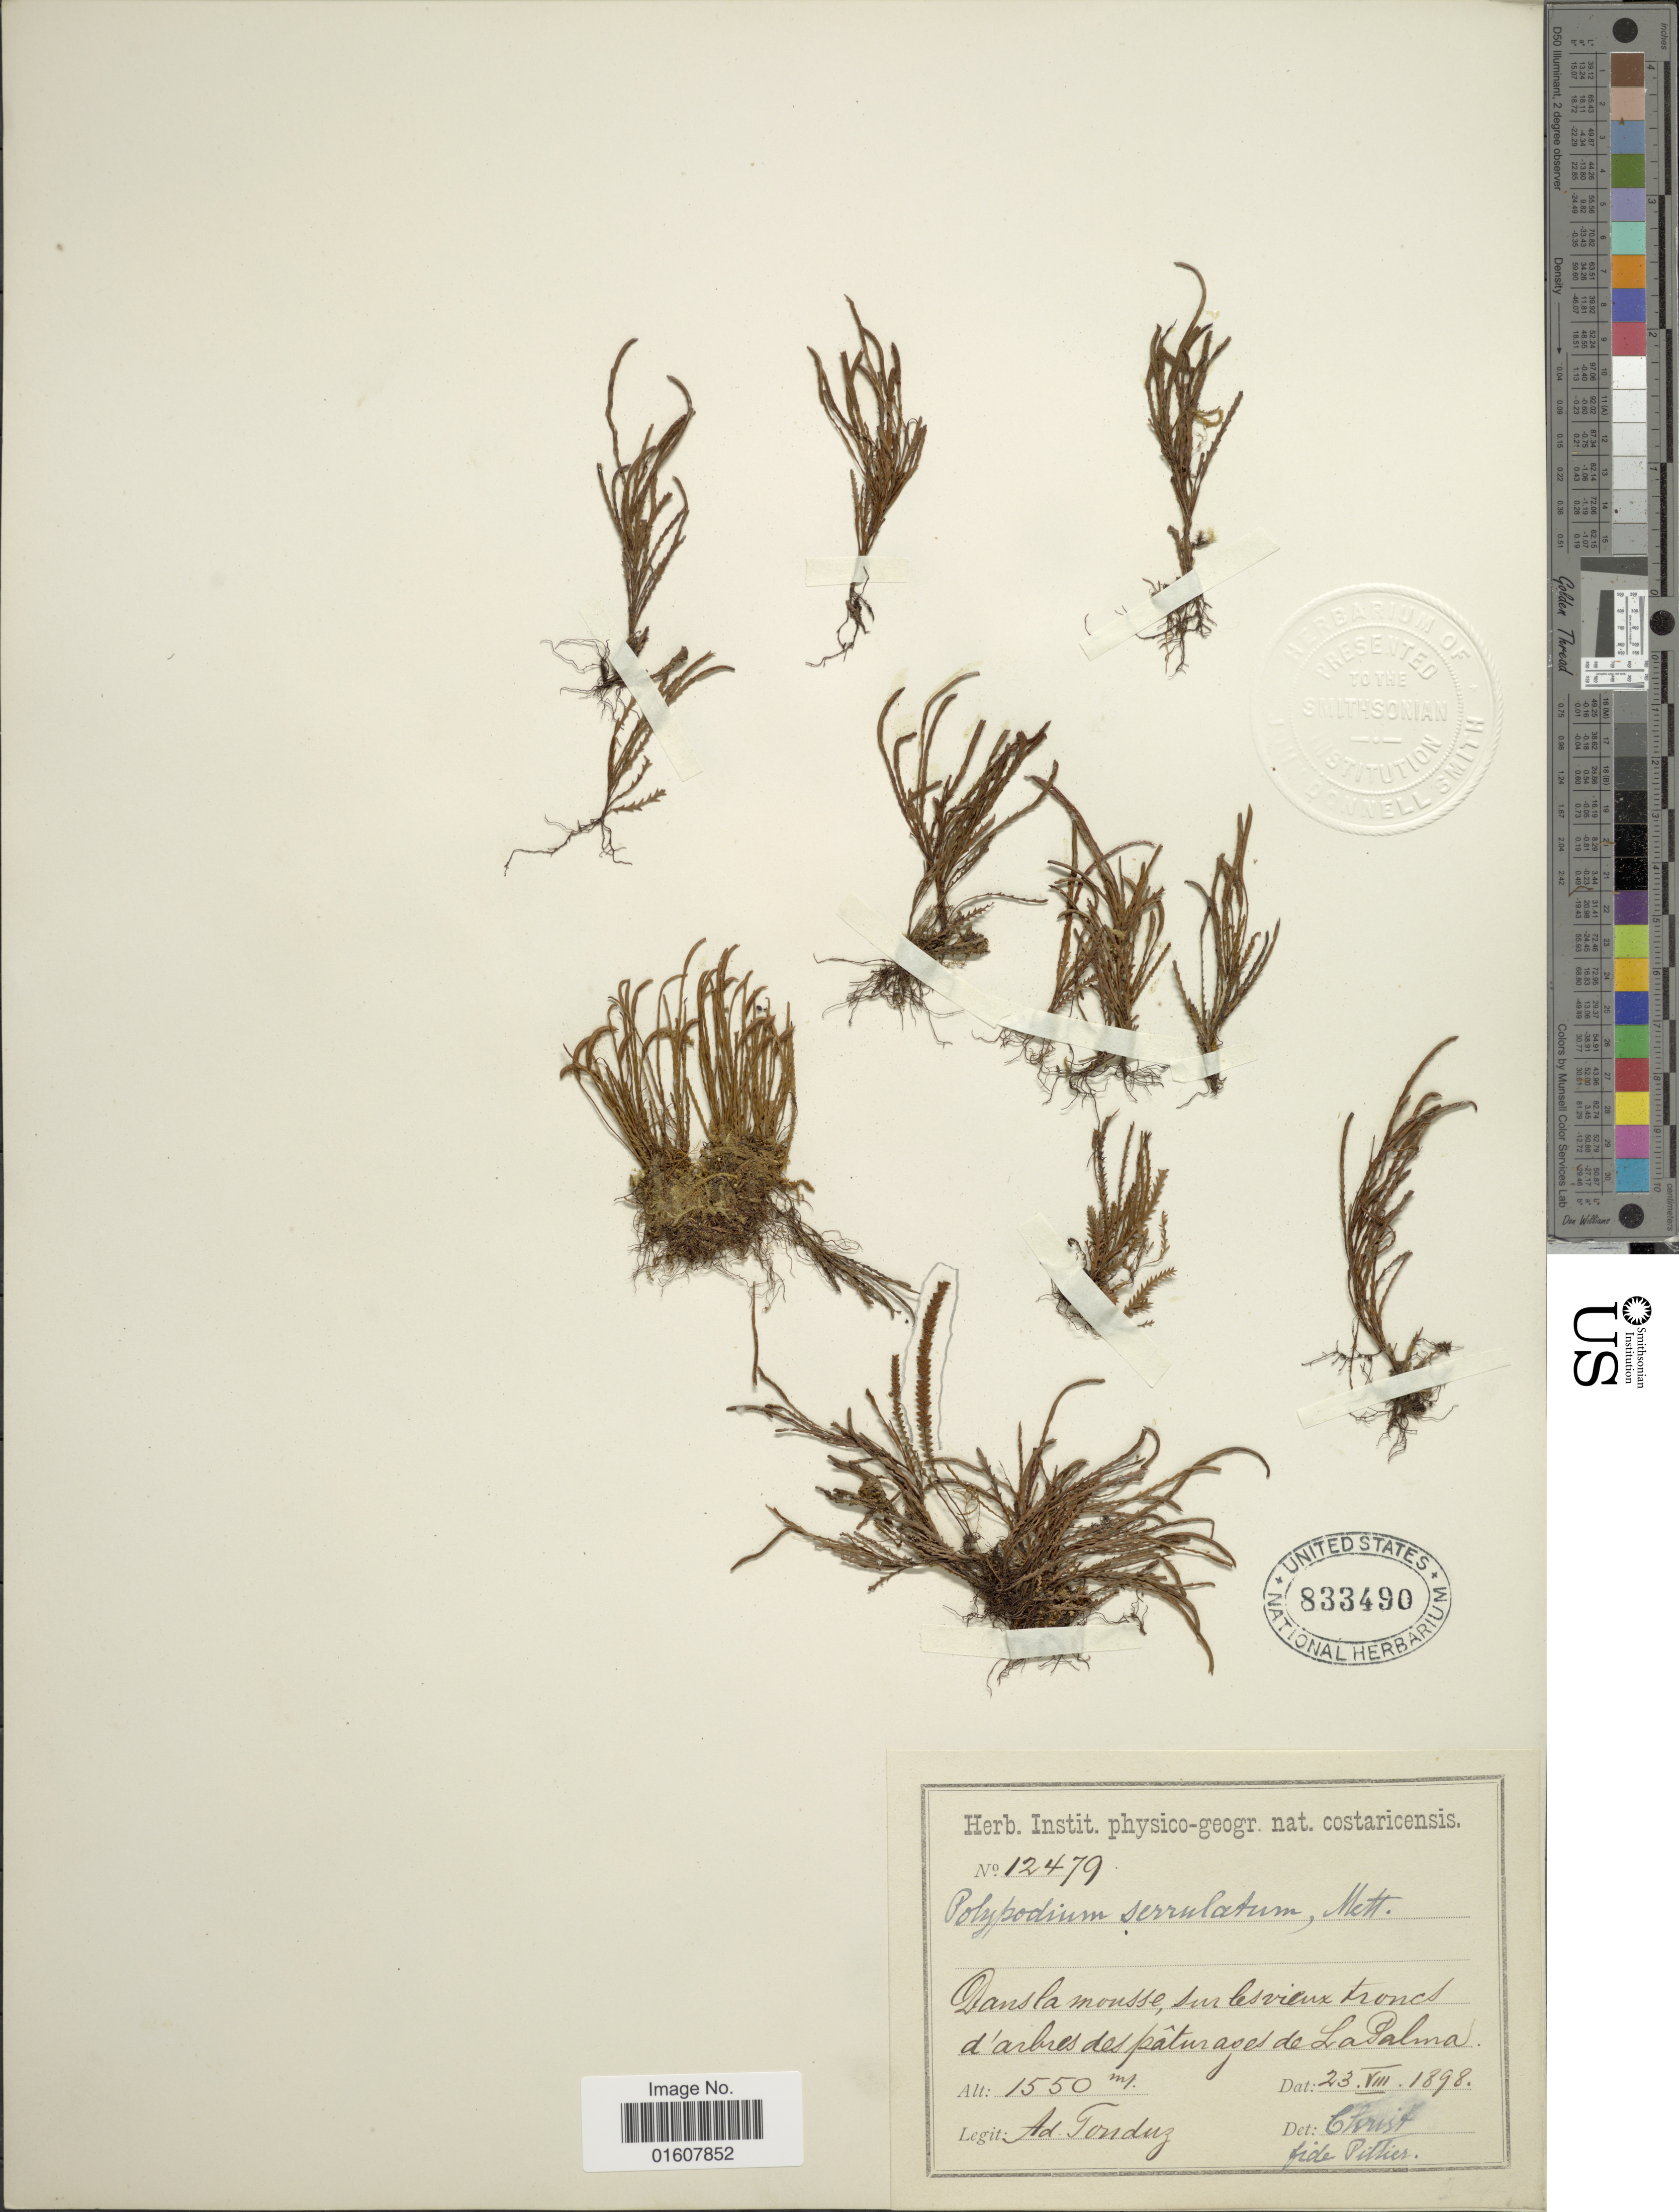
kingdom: Plantae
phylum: Tracheophyta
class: Polypodiopsida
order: Polypodiales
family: Polypodiaceae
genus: Cochlidium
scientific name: Cochlidium serrulatum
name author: (Sw.) L.E. Bishop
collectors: A. Tonduz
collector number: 12479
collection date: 1898-08-23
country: Costa Rica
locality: Dans la mousse, sur les vieux troncs d'arbres des pàturages de La Palma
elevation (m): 1550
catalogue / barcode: US 833490